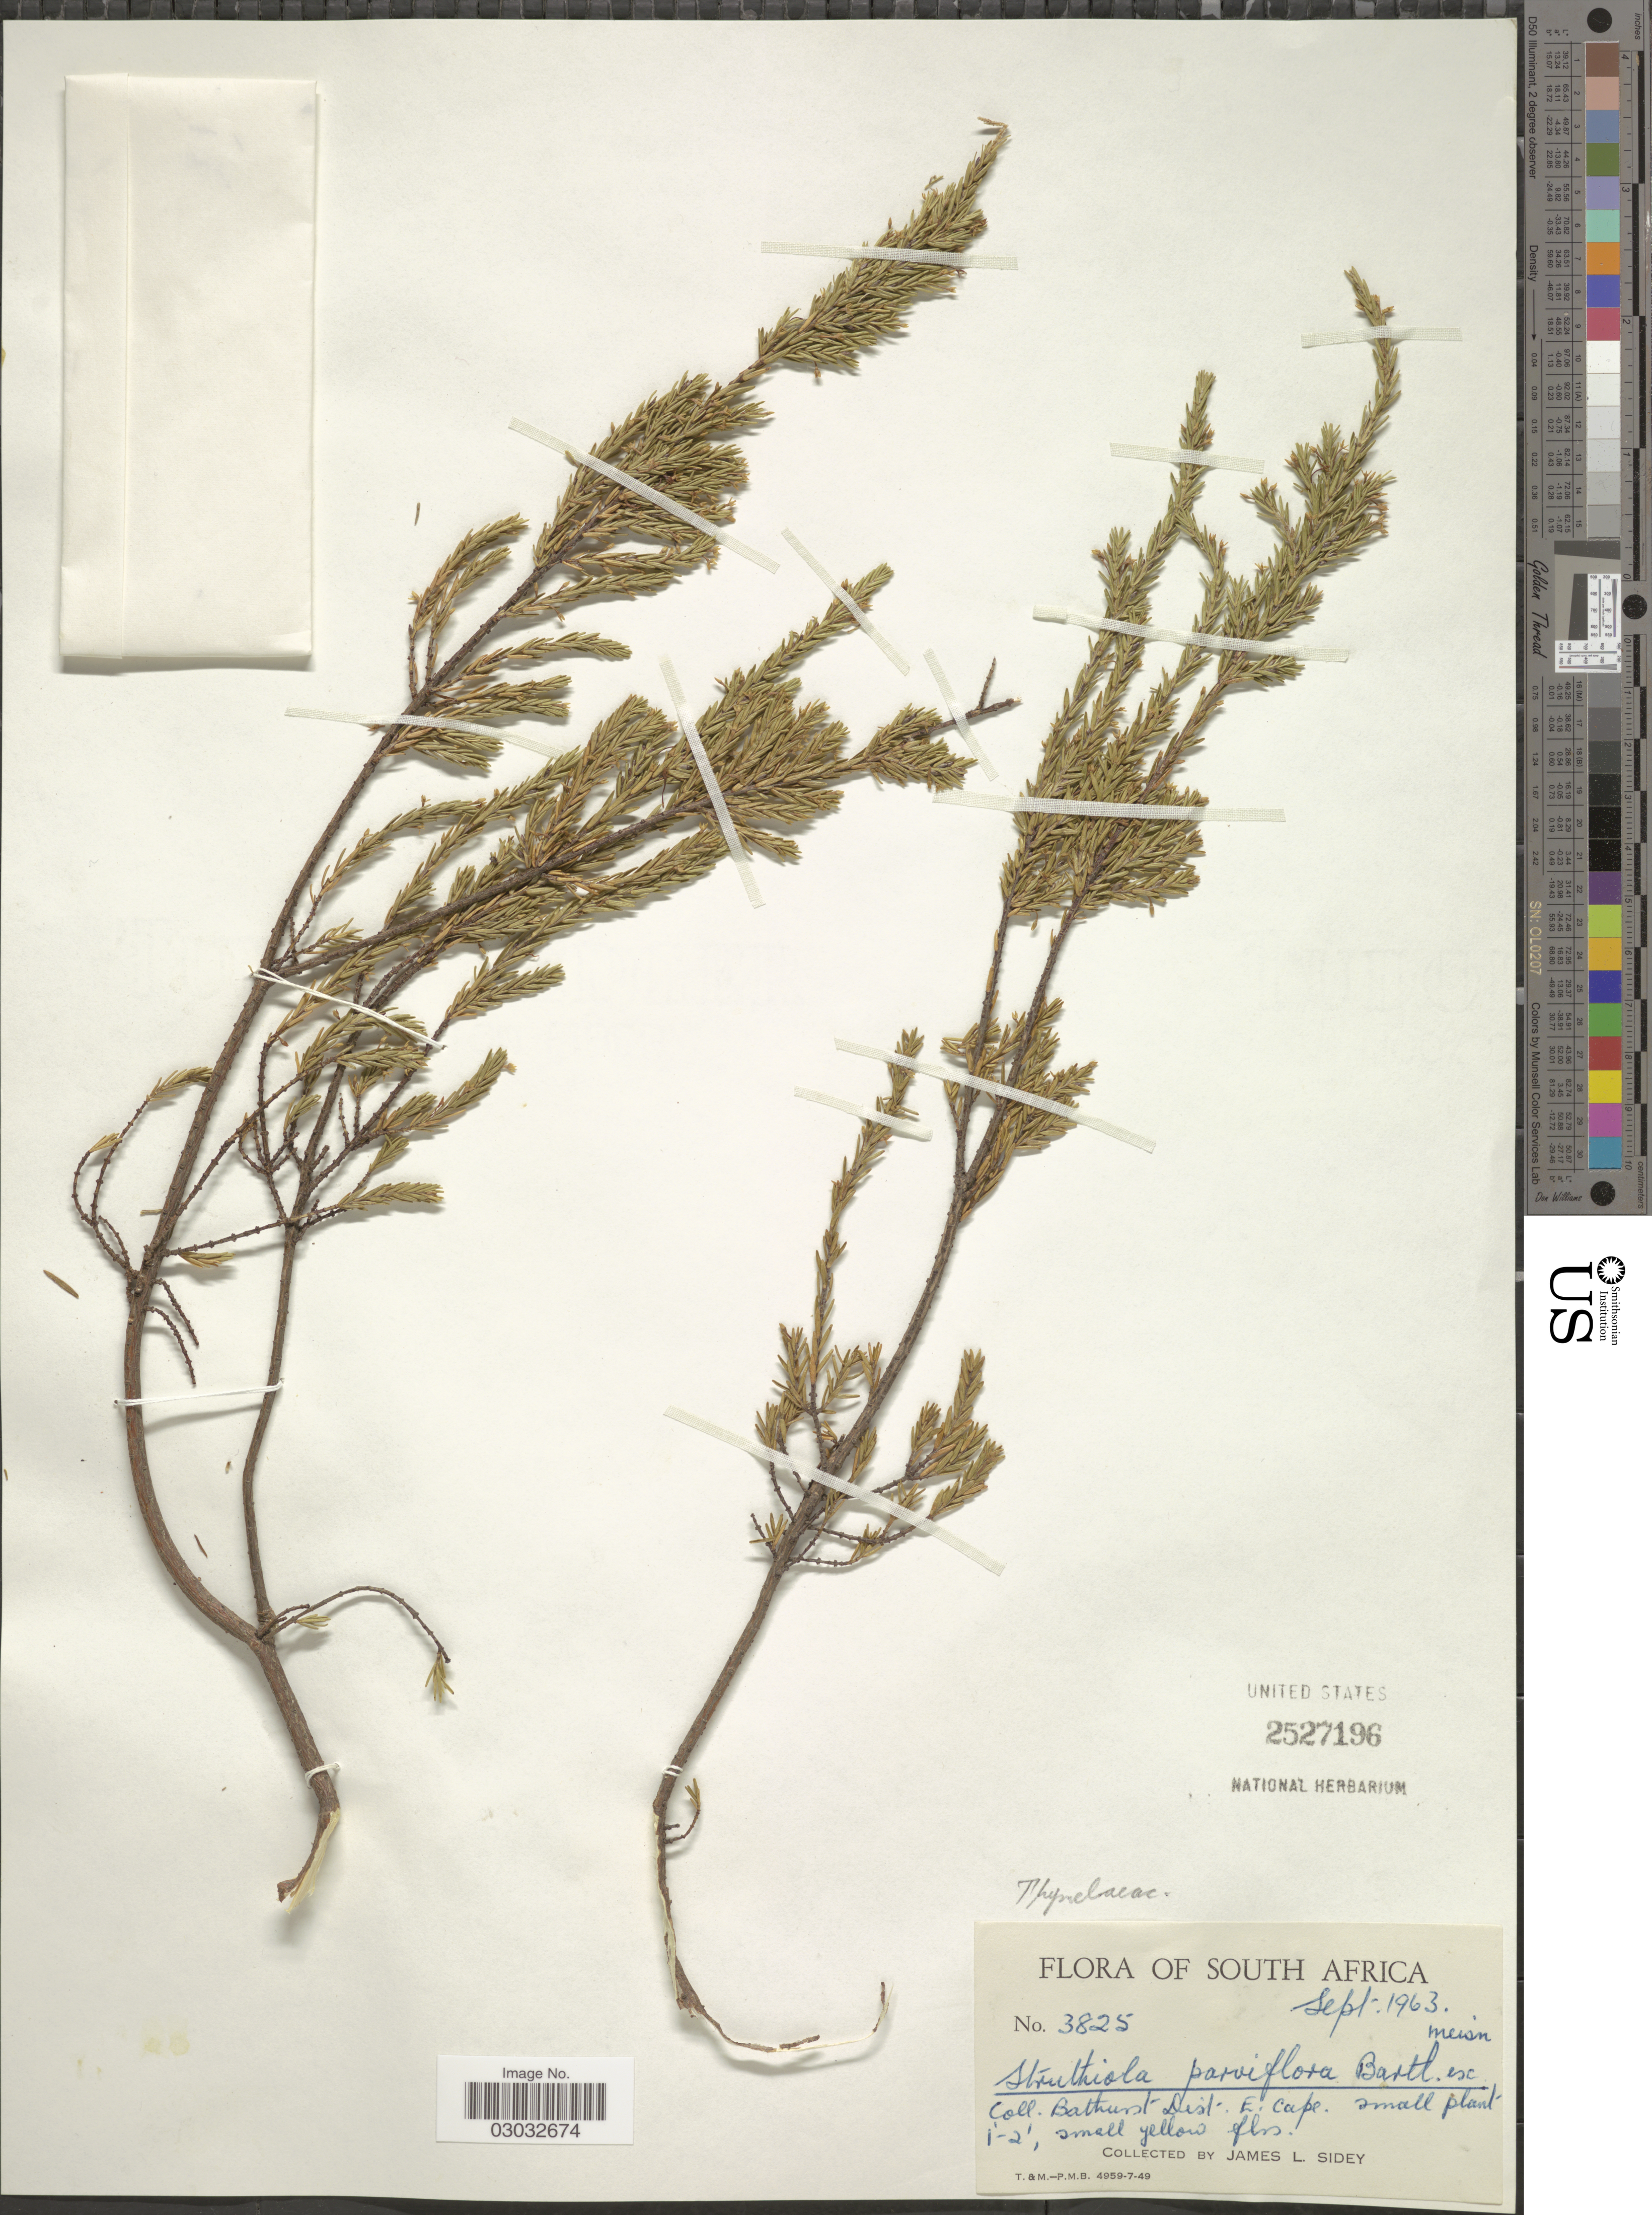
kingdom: Plantae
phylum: Tracheophyta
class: Magnoliopsida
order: Malvales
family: Thymelaeaceae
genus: Struthiola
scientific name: Struthiola parviflora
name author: Bartl. ex Meisn.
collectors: J. L. Sidey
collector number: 3825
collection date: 1963-09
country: South Africa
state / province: Eastern Cape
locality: Bathurst Dist. E. Cape.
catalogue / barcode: US 2527196